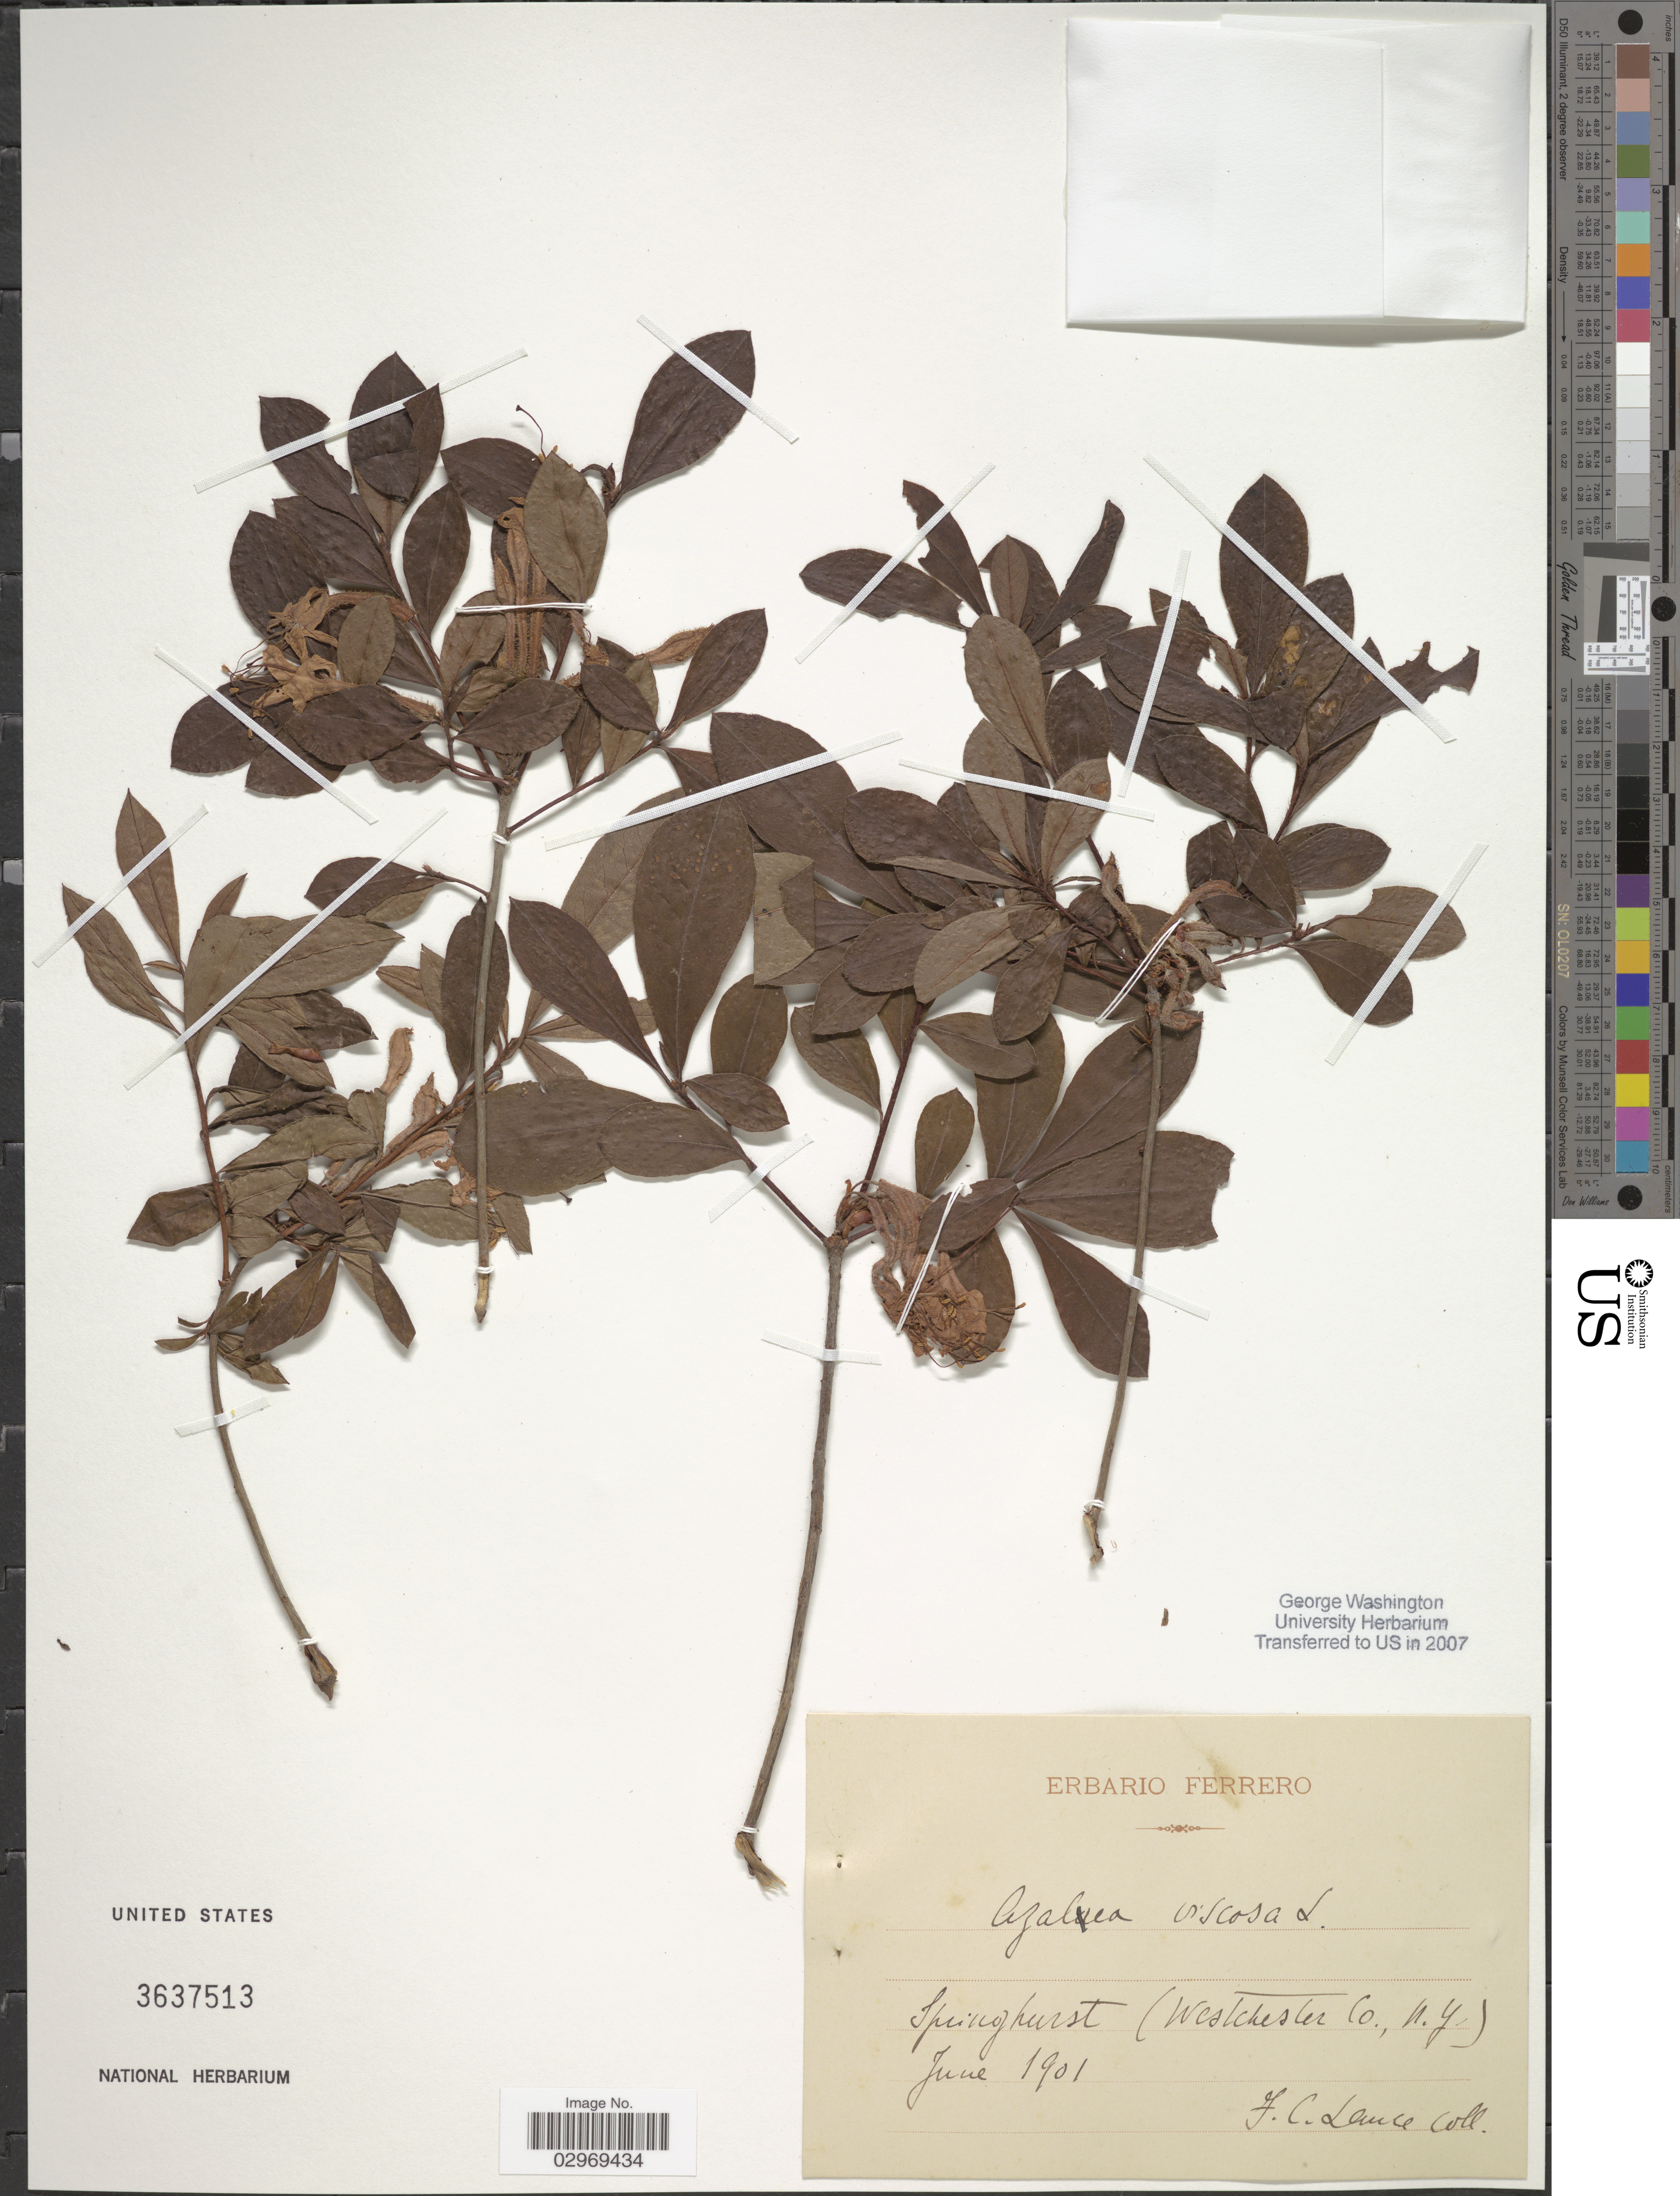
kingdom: Plantae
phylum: Tracheophyta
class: Magnoliopsida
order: Ericales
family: Ericaceae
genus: Rhododendron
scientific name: Rhododendron viscosum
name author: (L.) Torr.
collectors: F. Lance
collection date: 1901-06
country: United States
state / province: New York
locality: Springburst (Westchester Co.).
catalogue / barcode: US 3637513